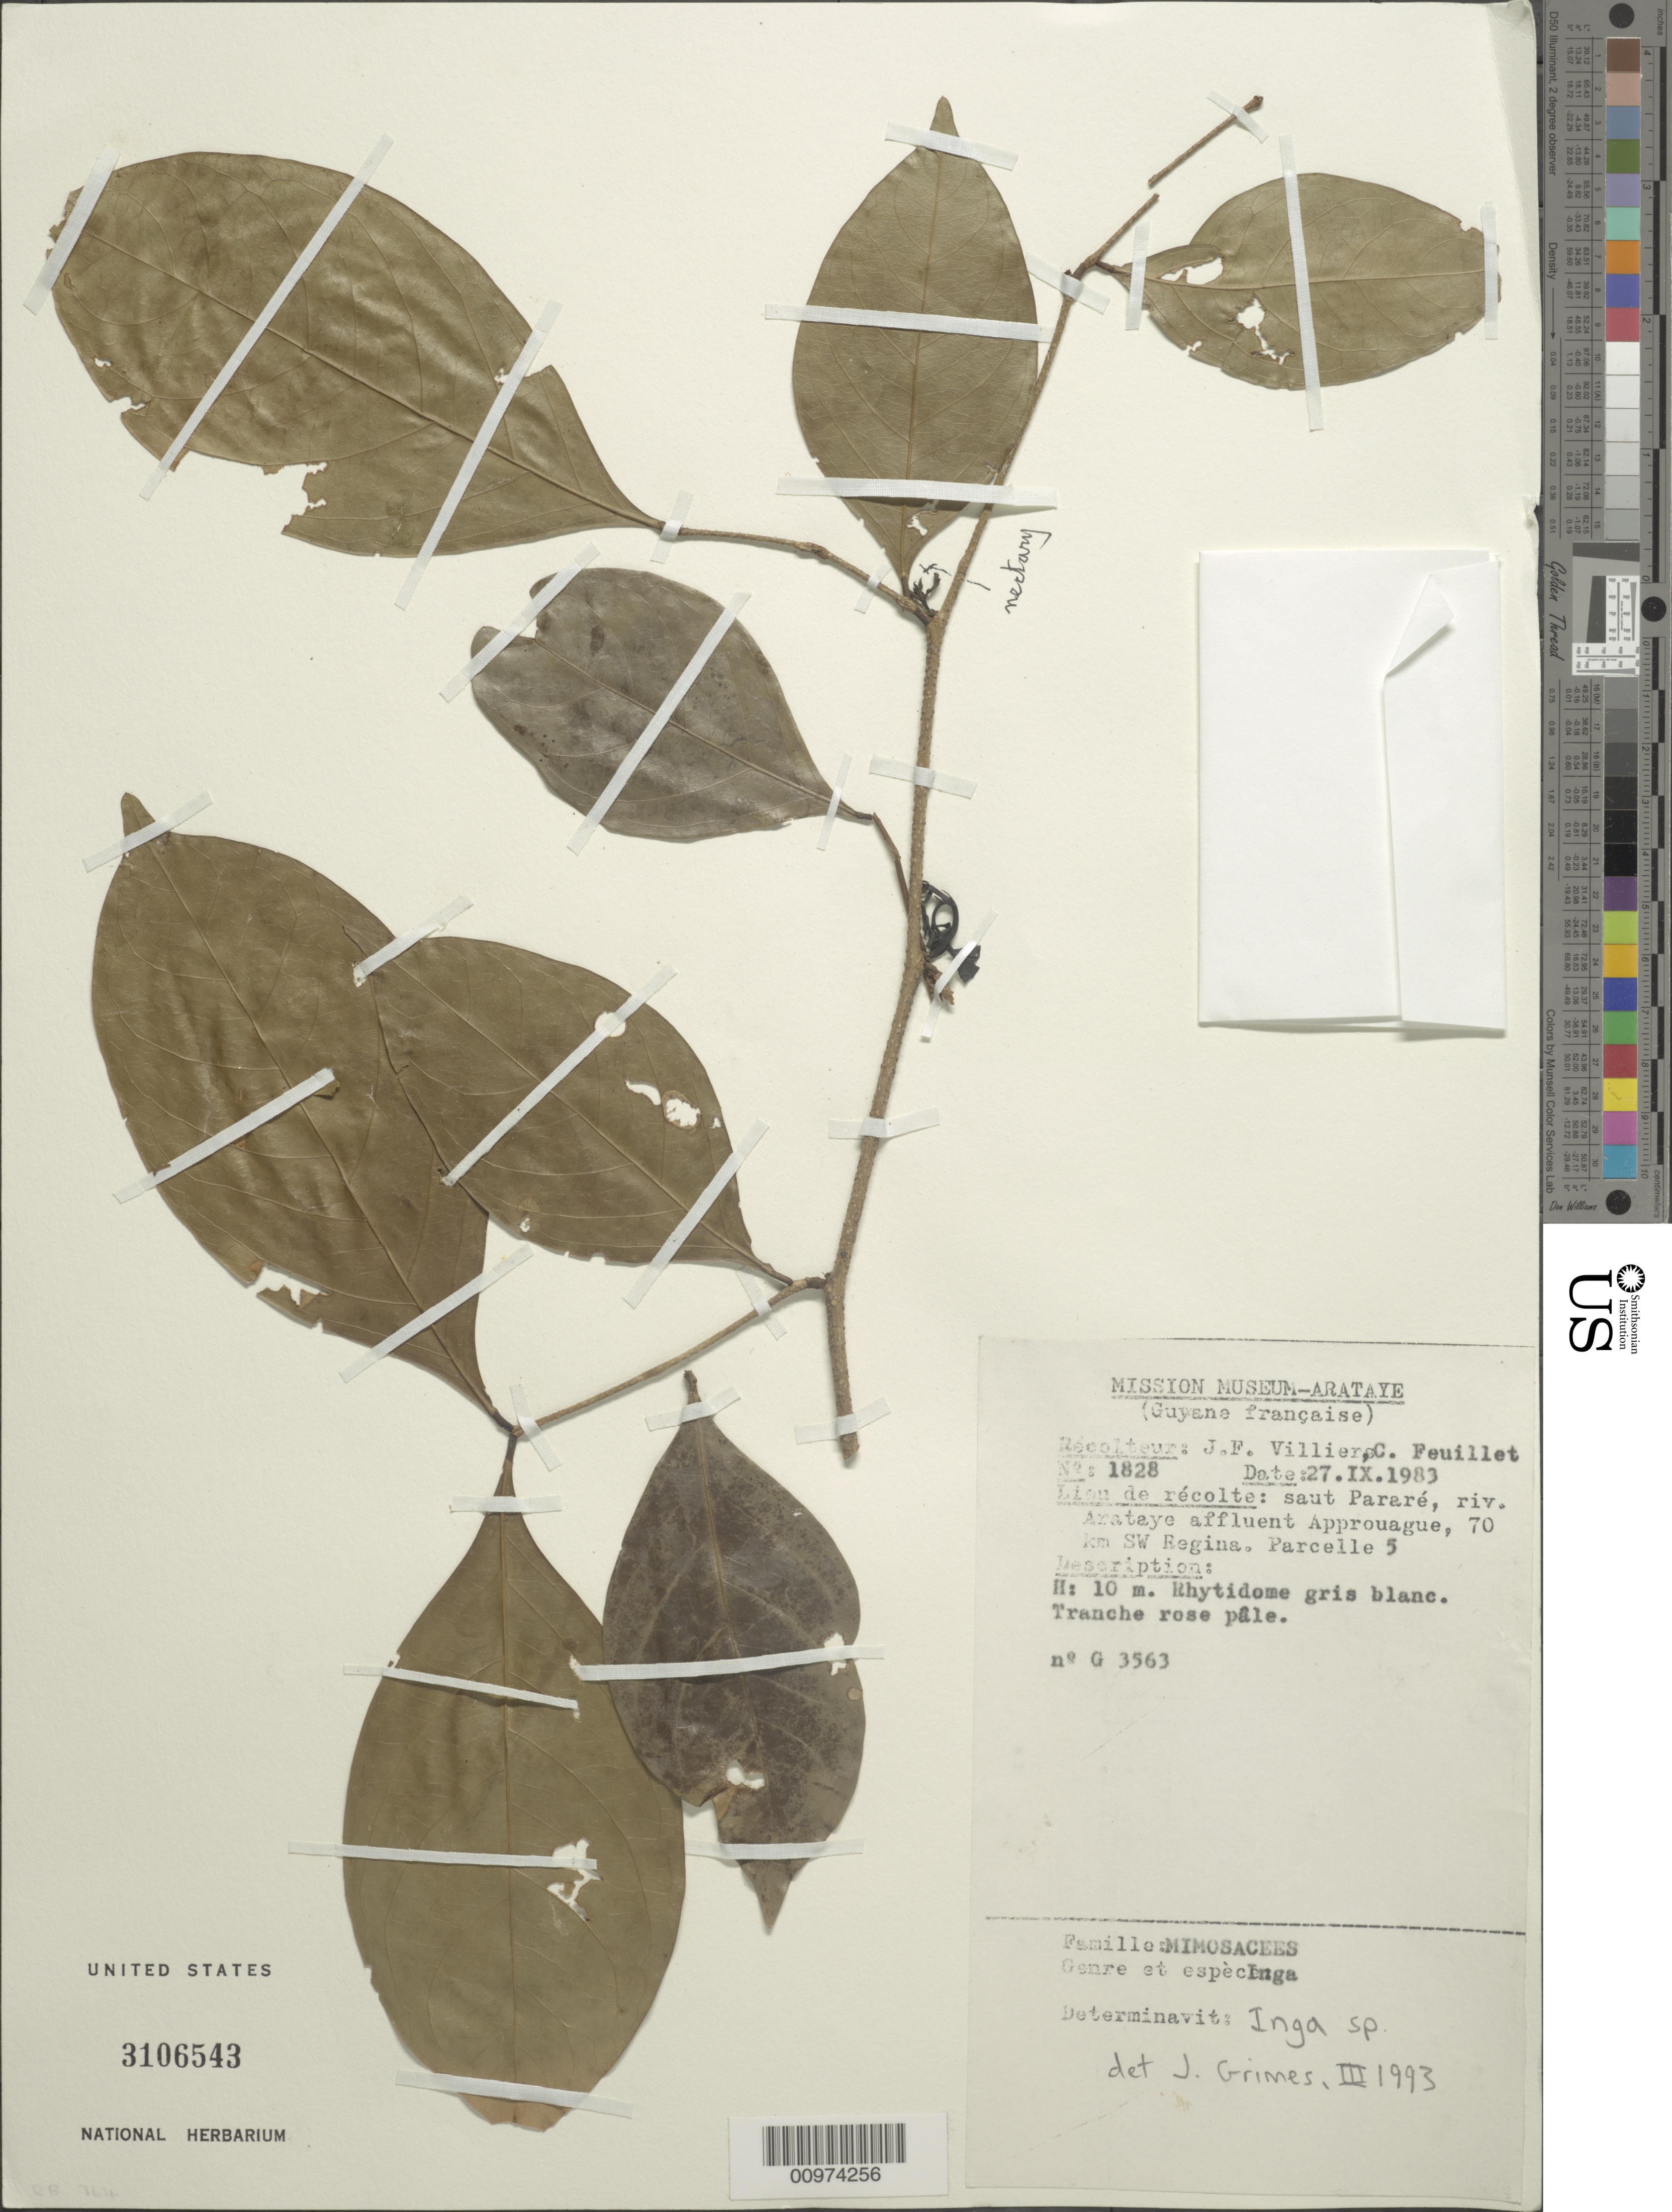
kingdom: Plantae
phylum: Tracheophyta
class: Magnoliopsida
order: Fabales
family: Fabaceae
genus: Inga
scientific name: Inga sp.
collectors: J. Villiers & C. Feuillet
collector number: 1828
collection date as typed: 27-Sep-83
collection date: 1983-09-27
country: French Guiana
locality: Saut Pararé, Arataye River- affluent of Approuague (River); 70 km southwest of Regina; Parcelle 5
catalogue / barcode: US 3106543